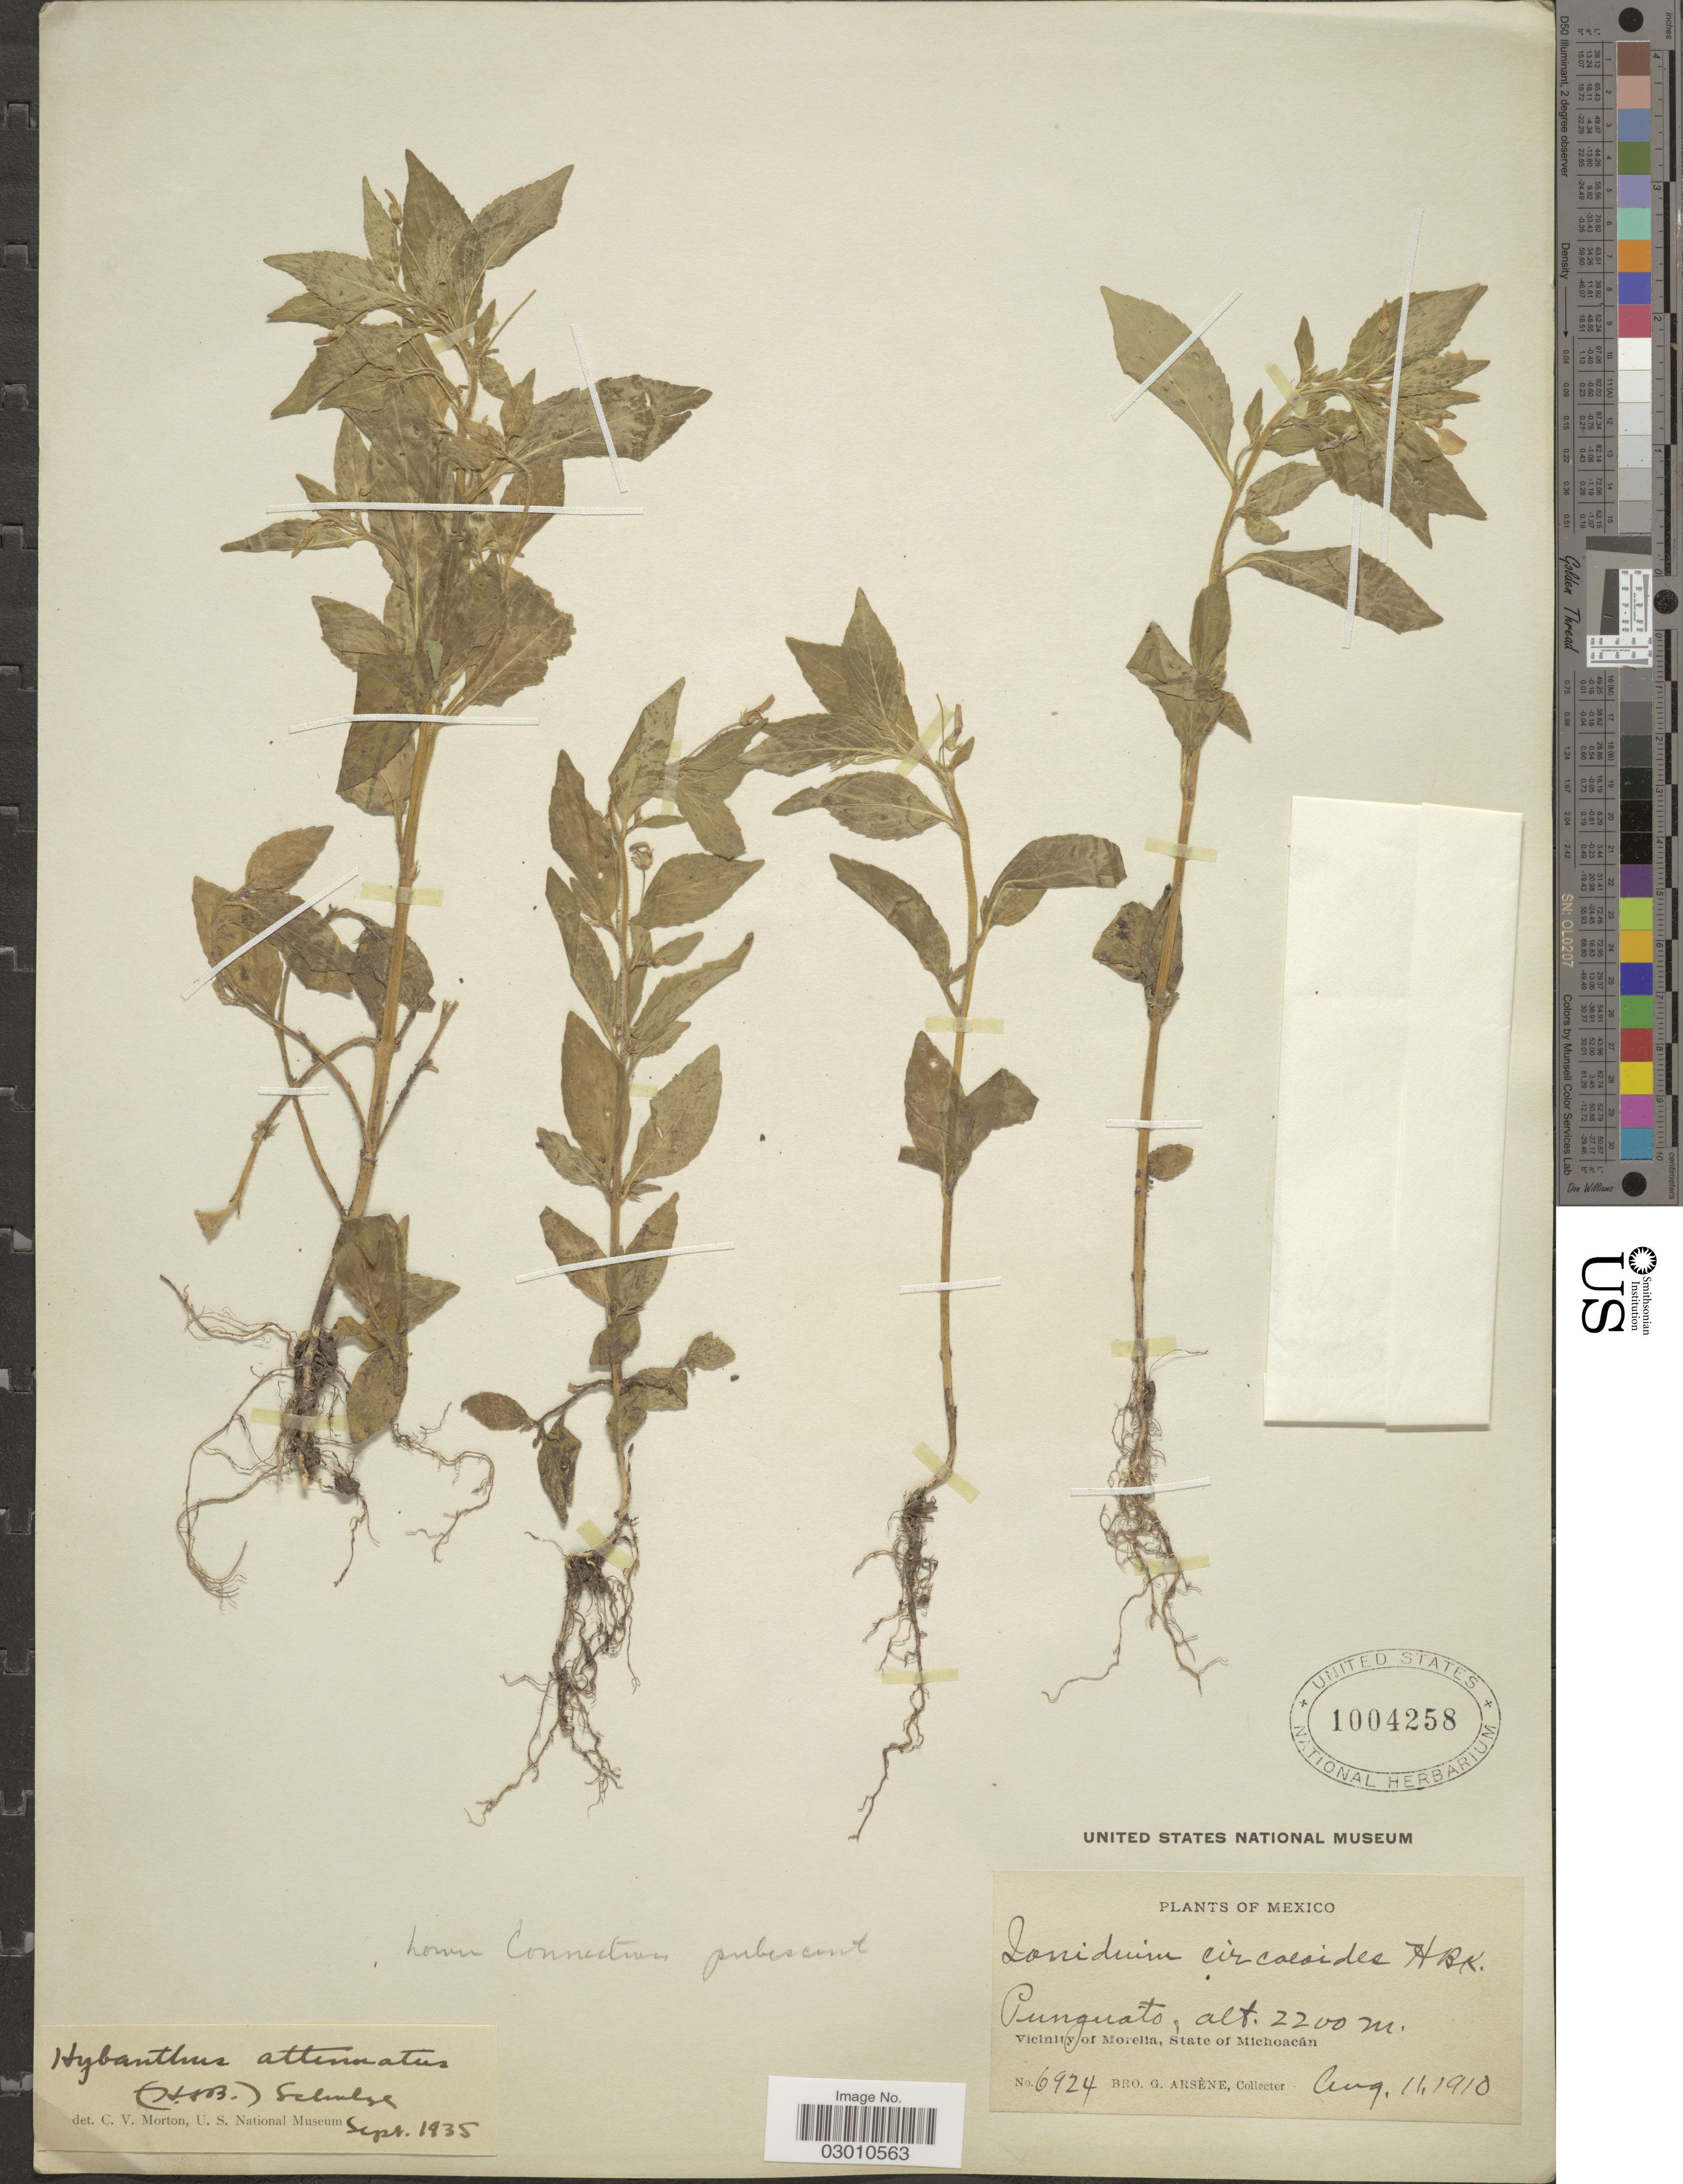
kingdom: Plantae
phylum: Tracheophyta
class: Magnoliopsida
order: Malpighiales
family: Violaceae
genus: Pombalia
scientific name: Pombalia attenuata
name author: (Humb. & Bonpl. ex Willd.) Paula-Souza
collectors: Bro. G. Arsène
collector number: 6924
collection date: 1910-08-11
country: Mexico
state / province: Michoacán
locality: Punguato, Vicinity of Morelia.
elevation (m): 2200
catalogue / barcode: US 1004258